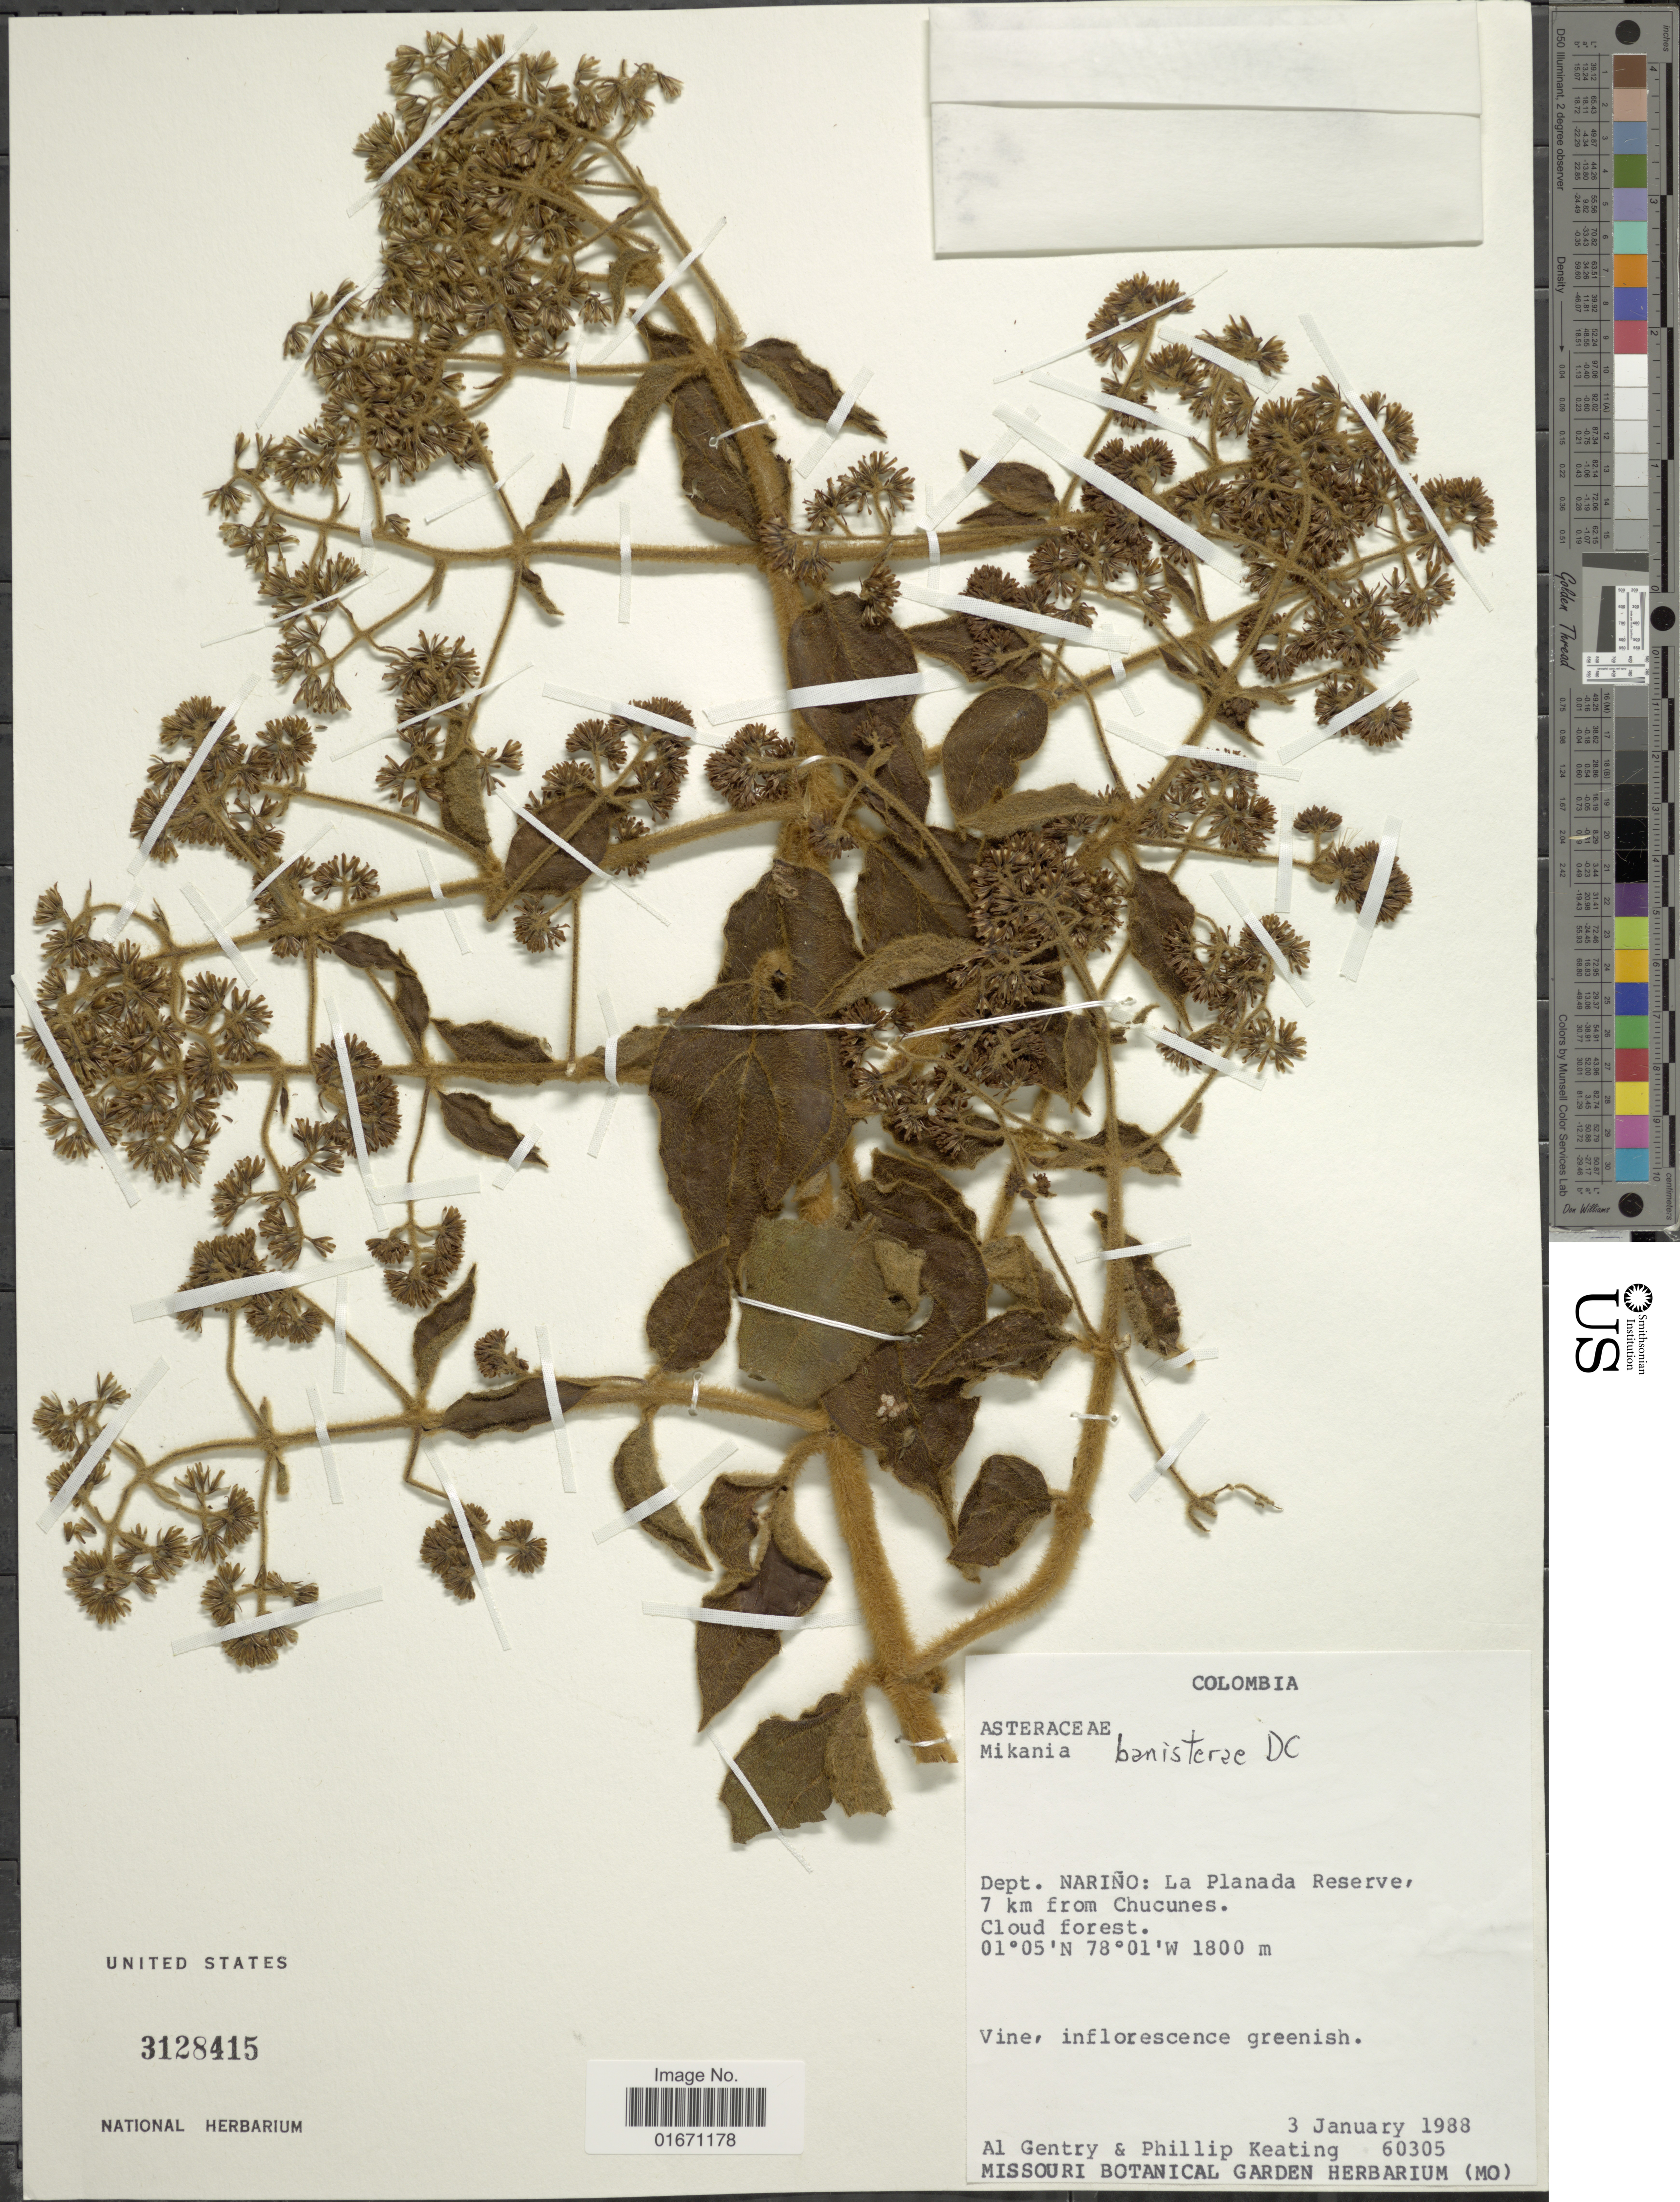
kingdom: Plantae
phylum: Tracheophyta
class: Magnoliopsida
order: Asterales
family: Asteraceae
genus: Mikania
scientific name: Mikania banisteriae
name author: DC.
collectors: A. H. Gentry & P. Keating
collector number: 60305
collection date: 1988-01-03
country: Colombia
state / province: Nariño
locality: La Planada Reserve, 7 km from Chucunes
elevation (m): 1800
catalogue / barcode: US 3128415